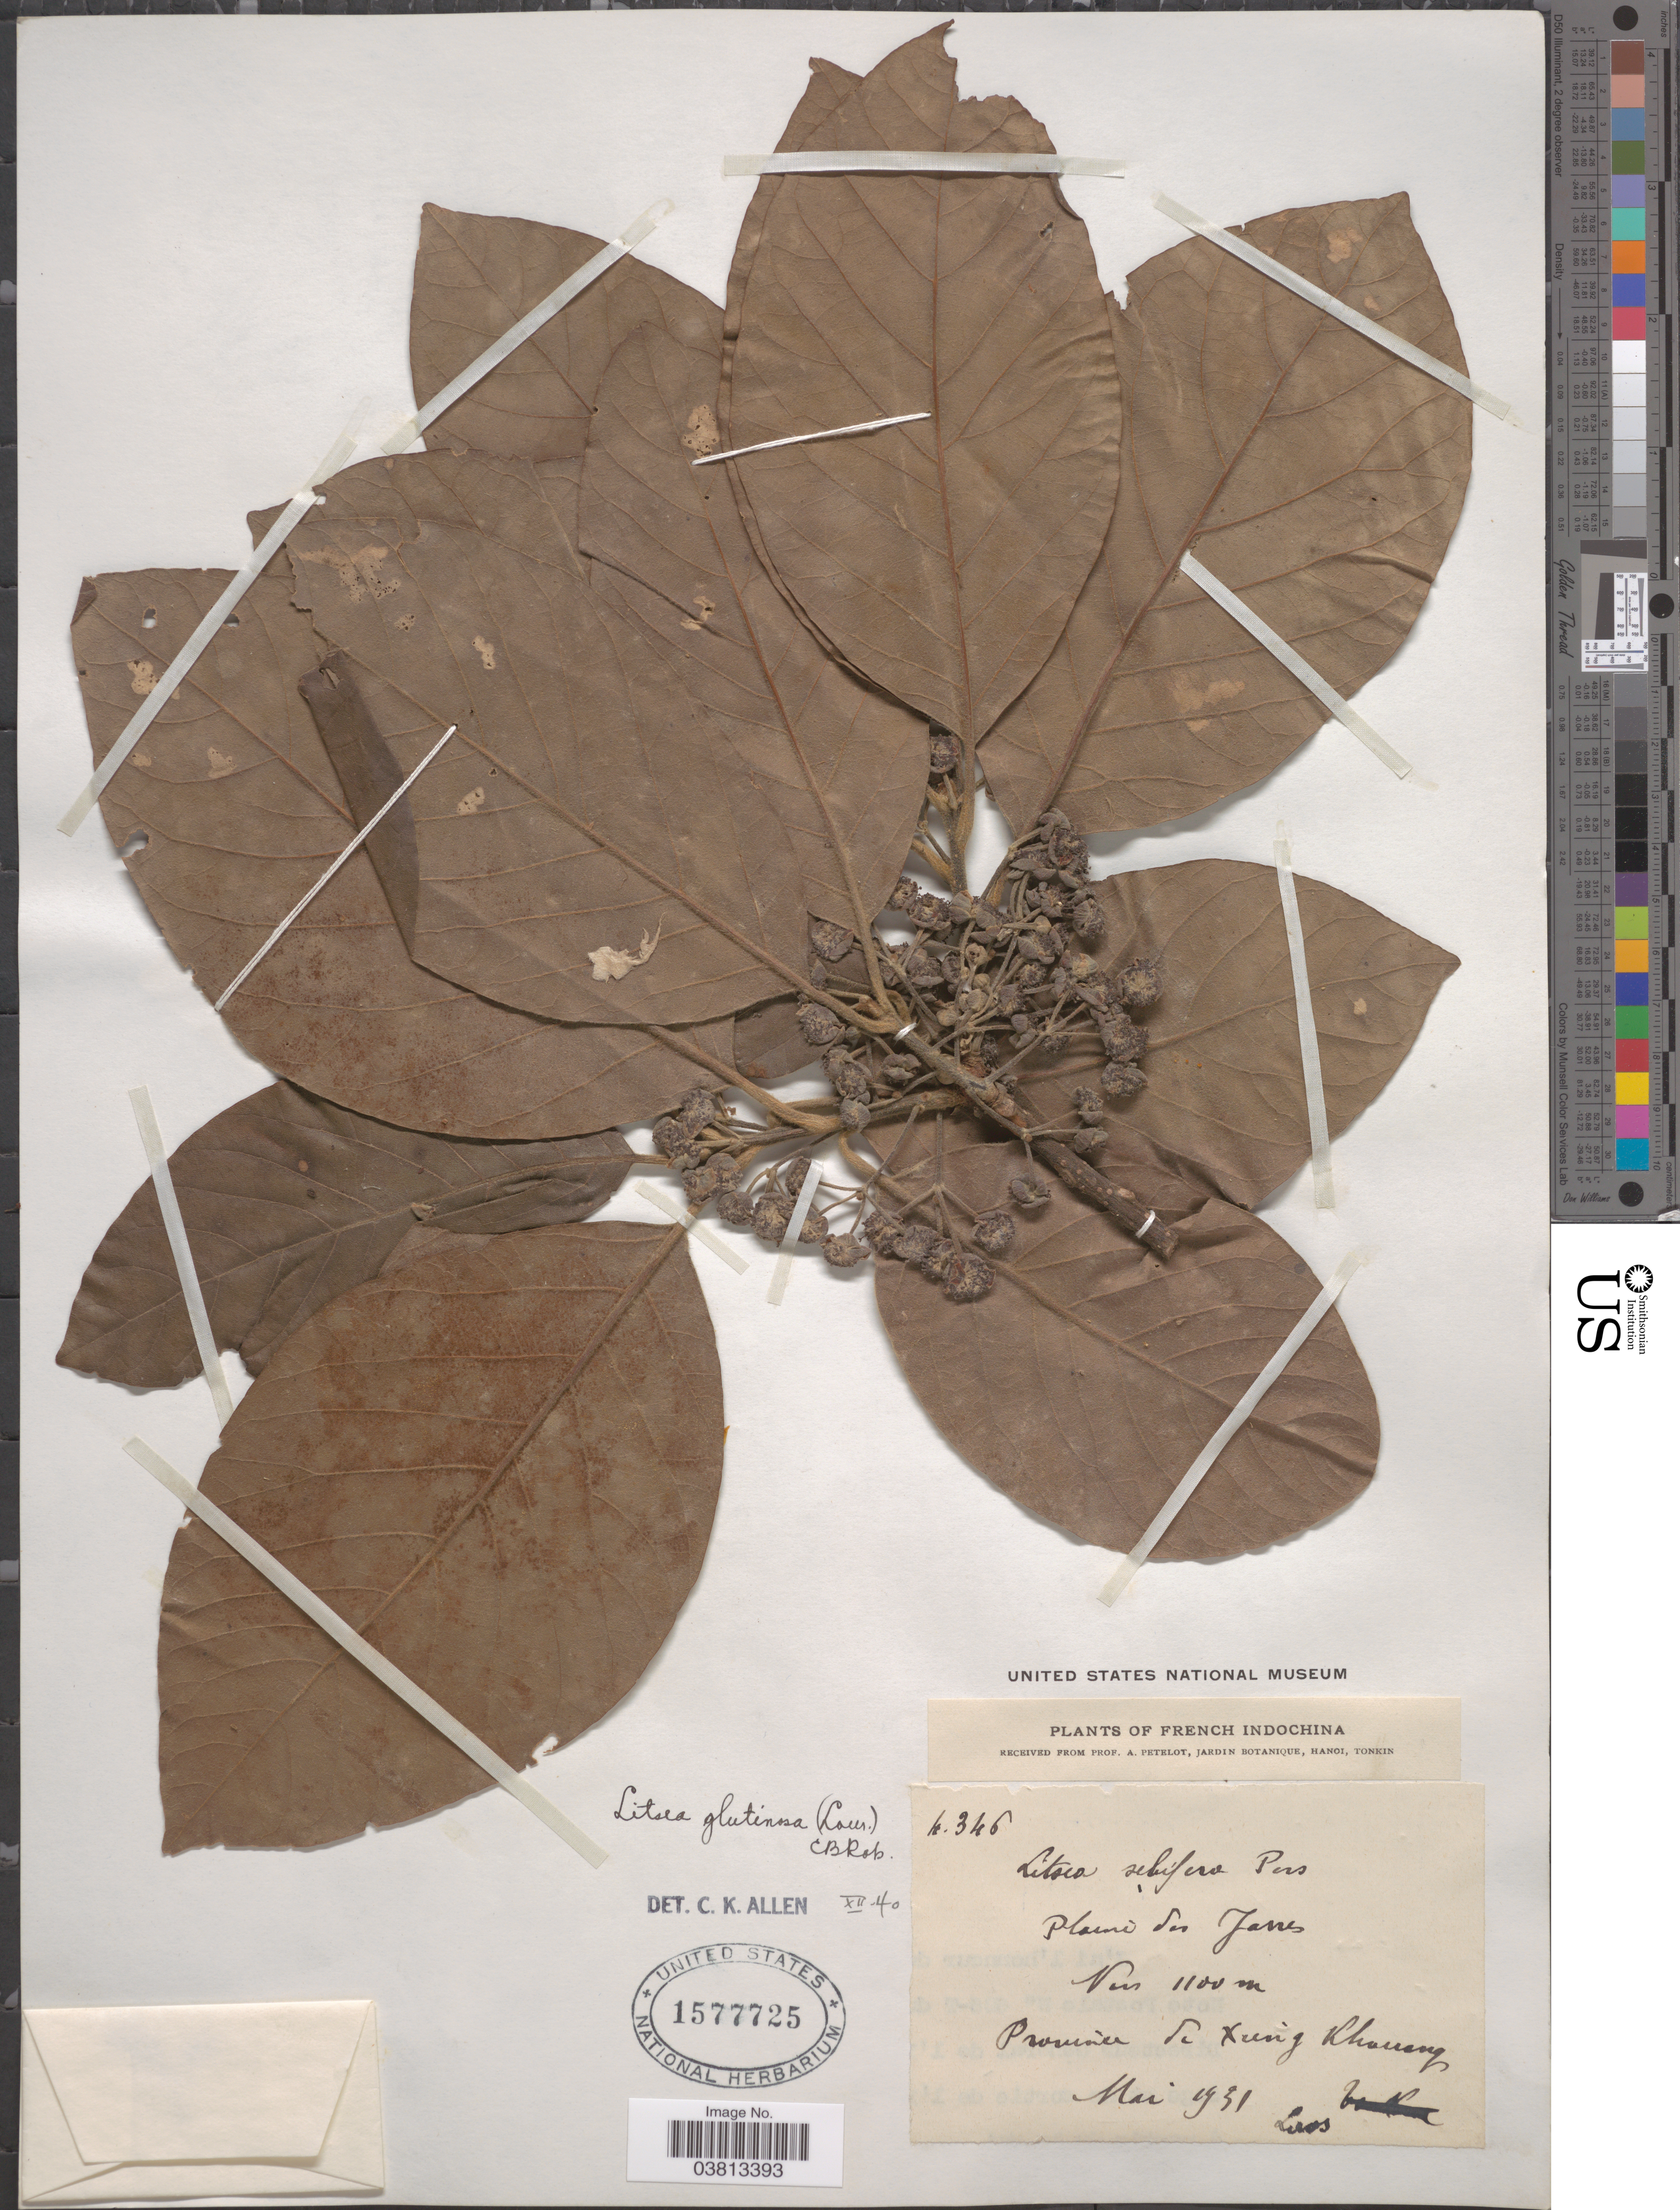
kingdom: Plantae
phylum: Tracheophyta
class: Magnoliopsida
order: Laurales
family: Lauraceae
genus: Litsea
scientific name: Litsea glutinosa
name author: (Lour.) C.B. Rob.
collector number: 346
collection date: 1931-05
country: Laos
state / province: Xiangkhoang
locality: Plains du Jans [interpreted].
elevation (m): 1100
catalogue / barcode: US 1577725